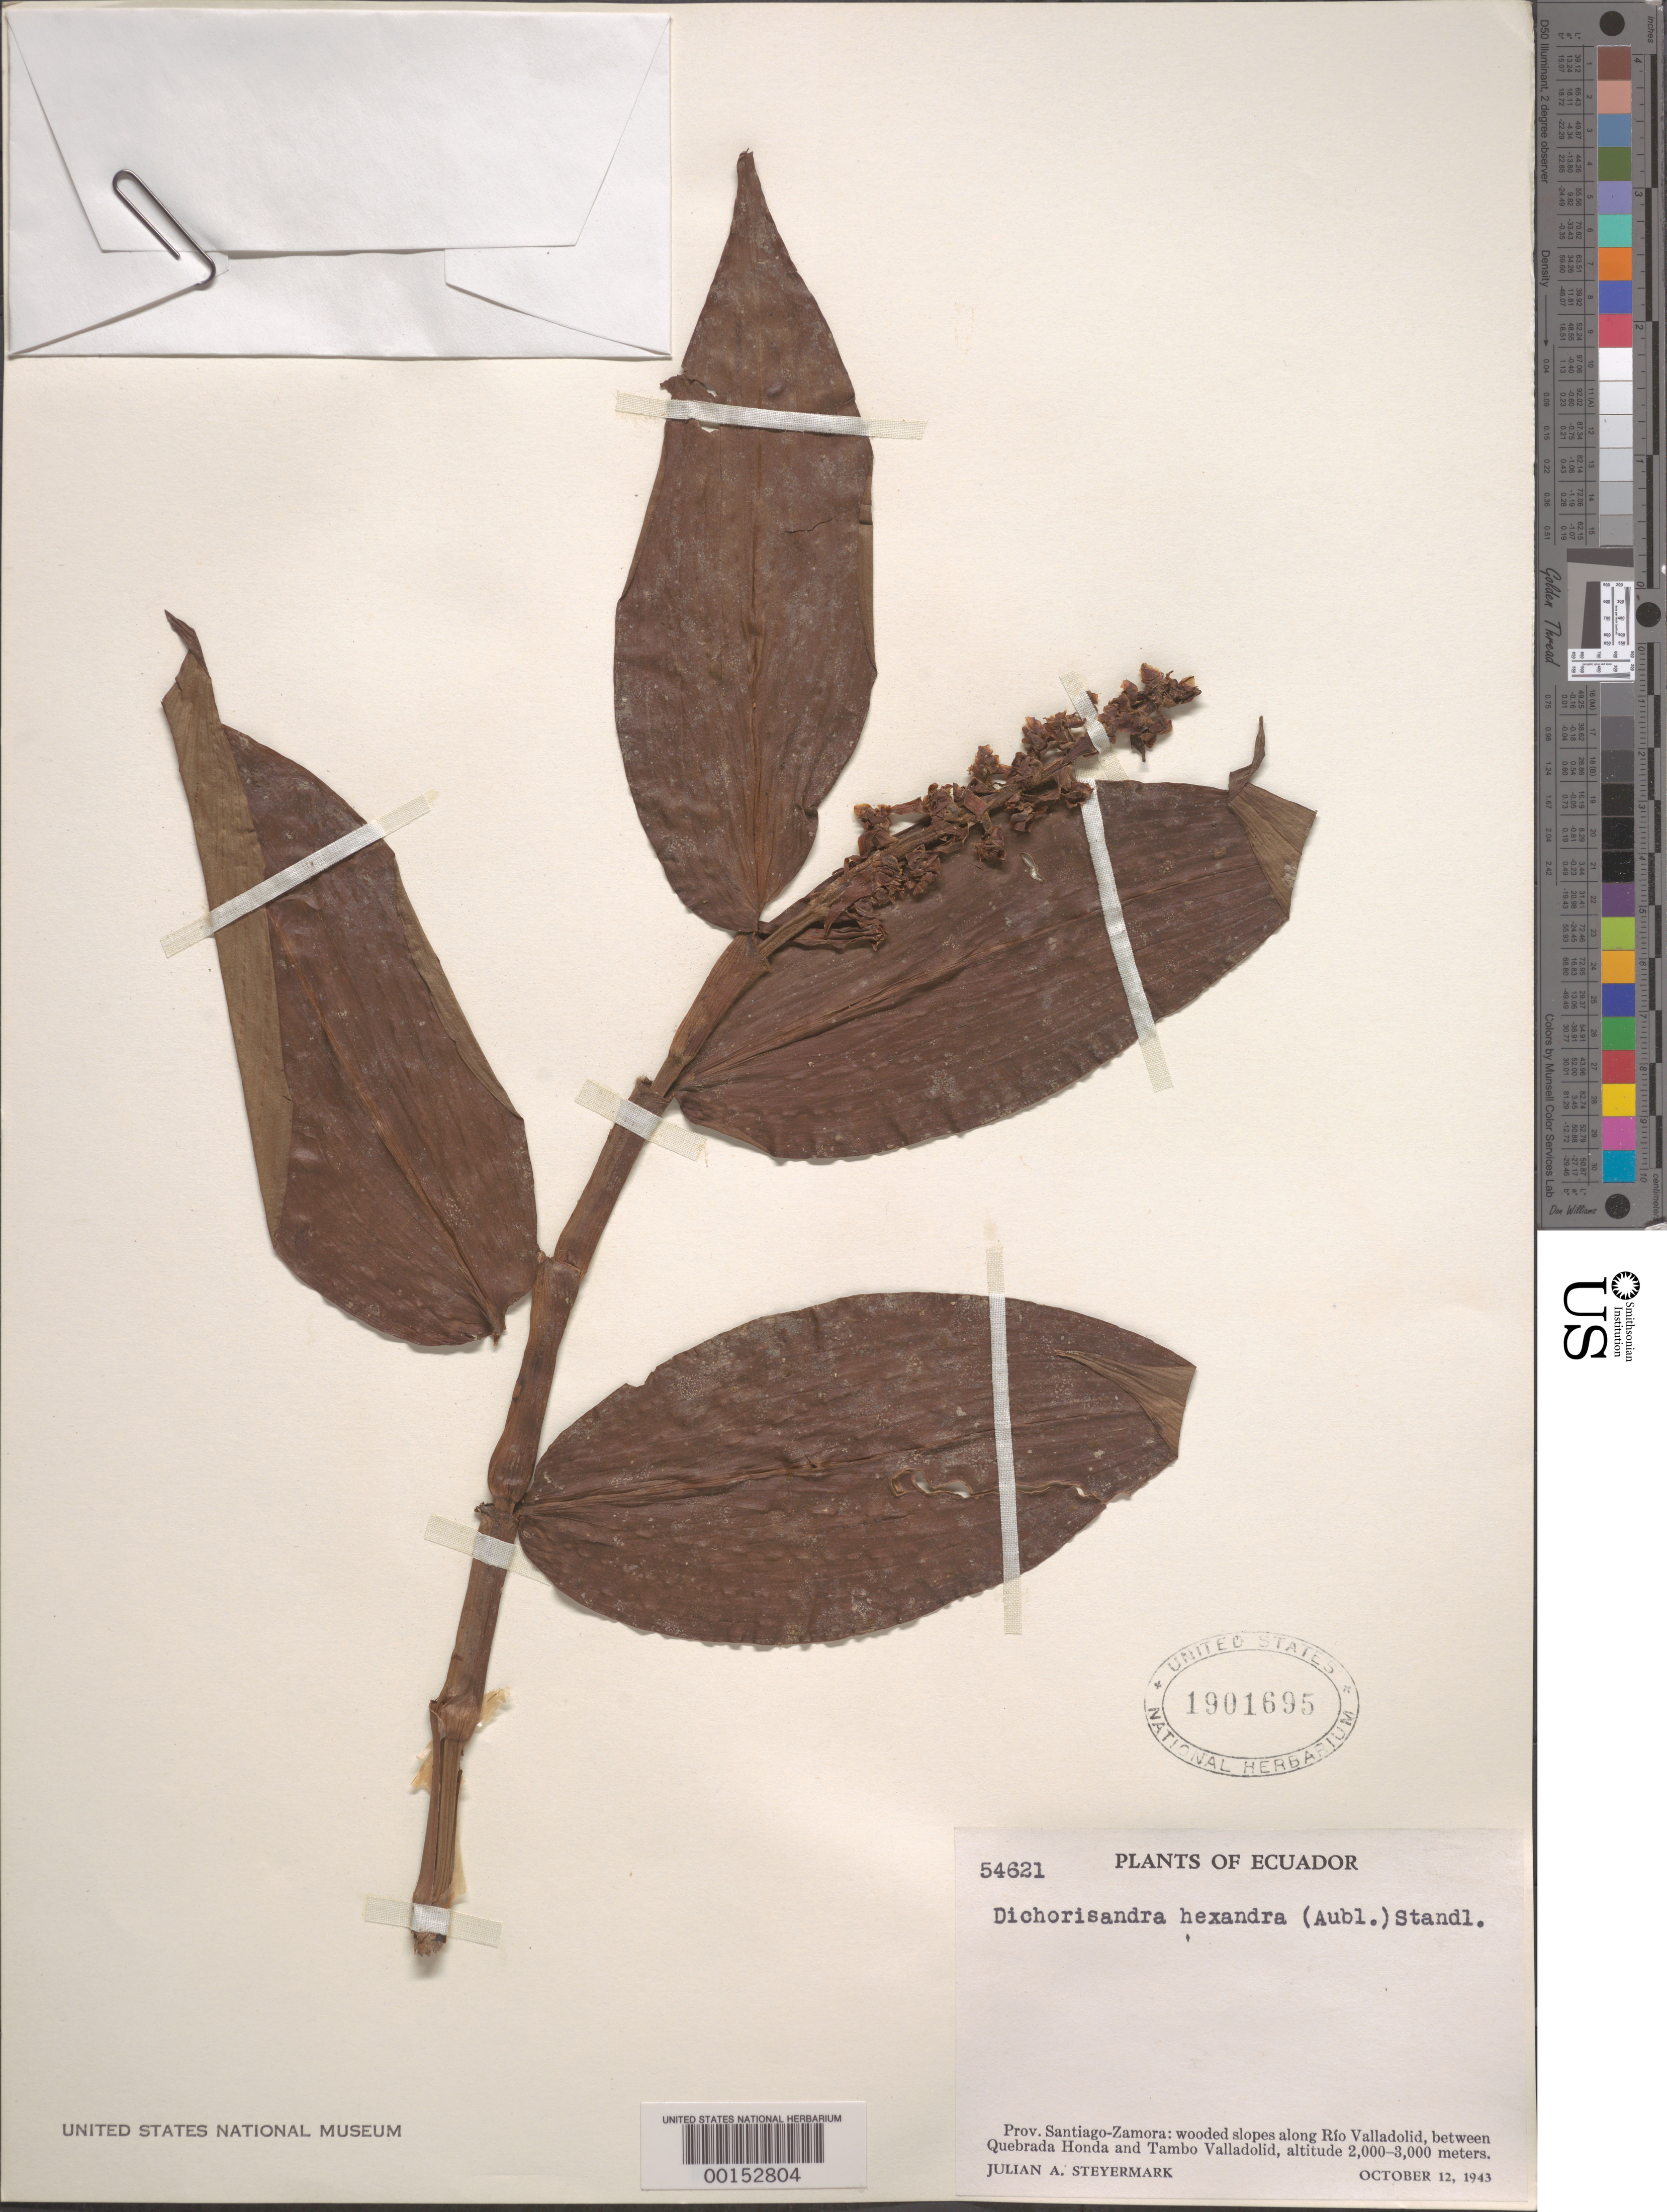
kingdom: Plantae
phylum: Tracheophyta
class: Liliopsida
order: Commelinales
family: Commelinaceae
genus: Dichorisandra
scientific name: Dichorisandra ulei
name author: J.F. Macbr.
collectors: J. Steyermark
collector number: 54621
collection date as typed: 12 Oct 1943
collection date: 1943-10-12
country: Ecuador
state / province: Zamora-Chinchipe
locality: Rio valLadolid between Quebrada Honda and Tambo valLadolid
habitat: Wooded slopes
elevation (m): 2000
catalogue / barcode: US 1901695